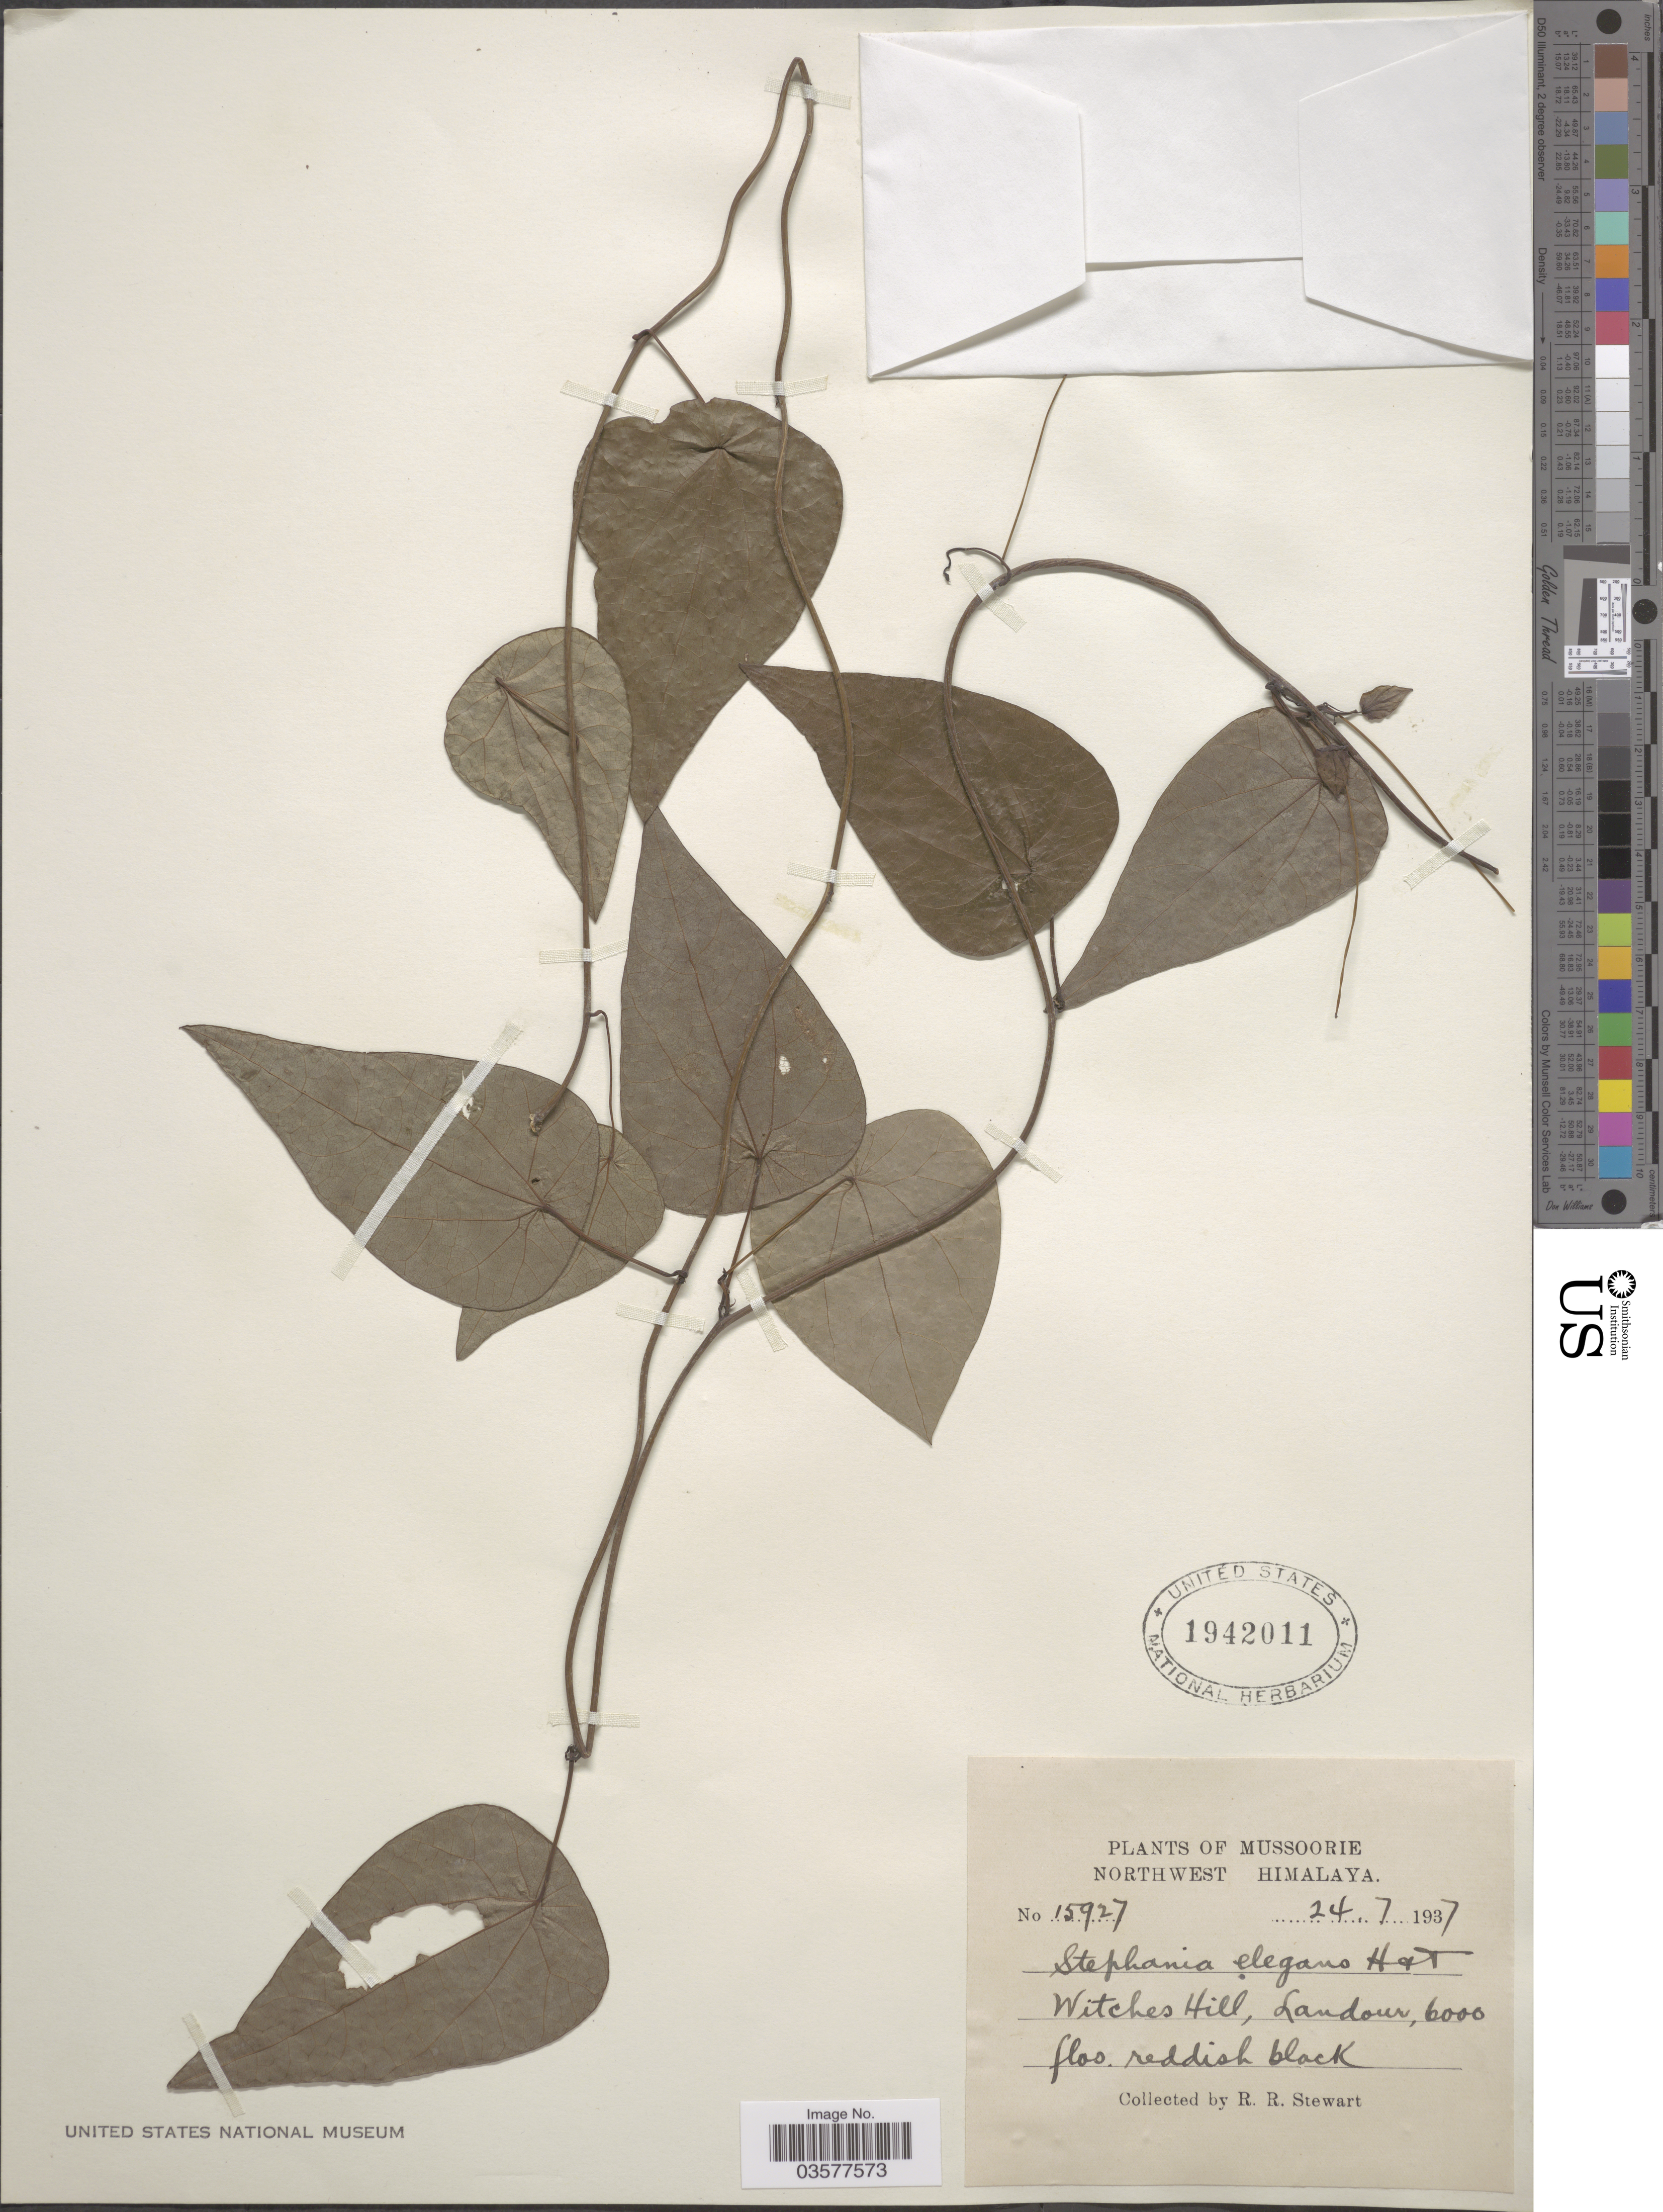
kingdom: Plantae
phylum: Tracheophyta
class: Magnoliopsida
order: Ranunculales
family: Menispermaceae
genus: Stephania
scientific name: Stephania elegans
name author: Hook. f. & Thomson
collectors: R. Stewart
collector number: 15927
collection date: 1937-07-24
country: India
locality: Mussoorie. Northwest Himalaya. Witches Hill, Landour.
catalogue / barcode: US 1942011